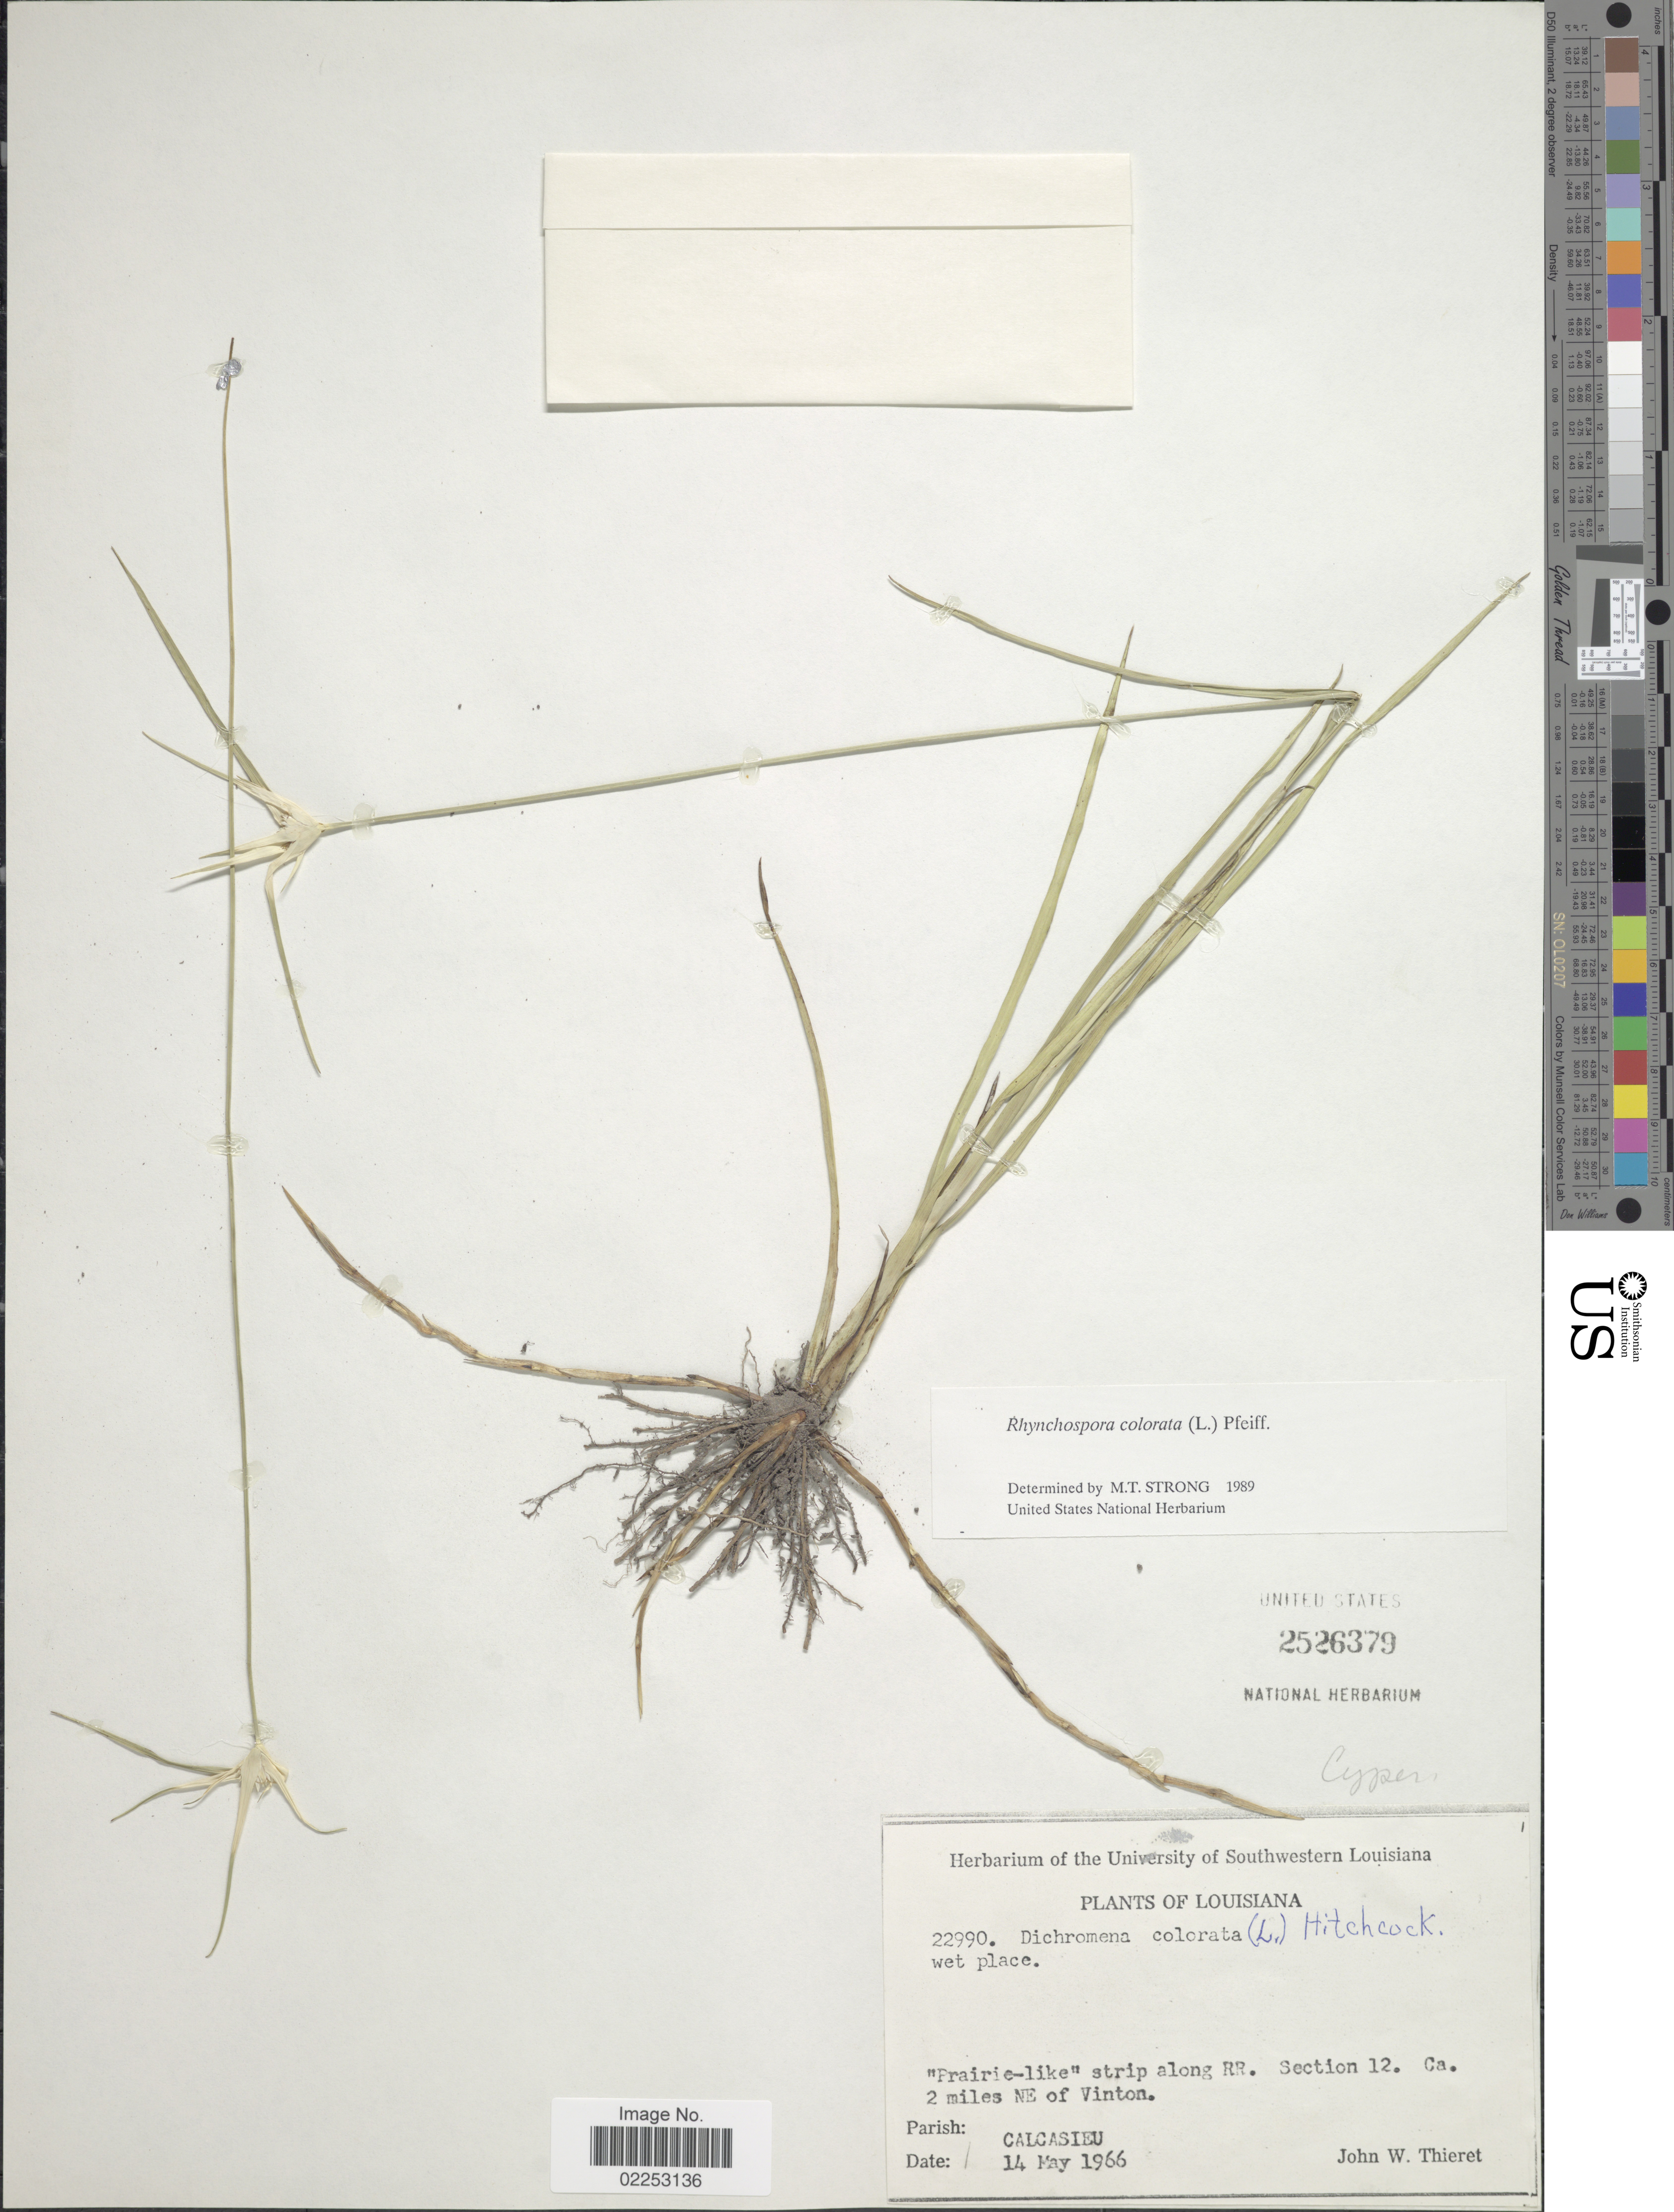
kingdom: Plantae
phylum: Tracheophyta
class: Liliopsida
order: Poales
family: Cyperaceae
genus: Rhynchospora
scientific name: Rhynchospora colorata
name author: (L.) H. Pfeiff.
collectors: J. W. Thieret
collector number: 22990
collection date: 1966-05-14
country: United States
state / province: Louisiana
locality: Along RR. Section 12. Ca. 2 miles NE of Vinton. Parish: Calcasieu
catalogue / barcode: US 2526379